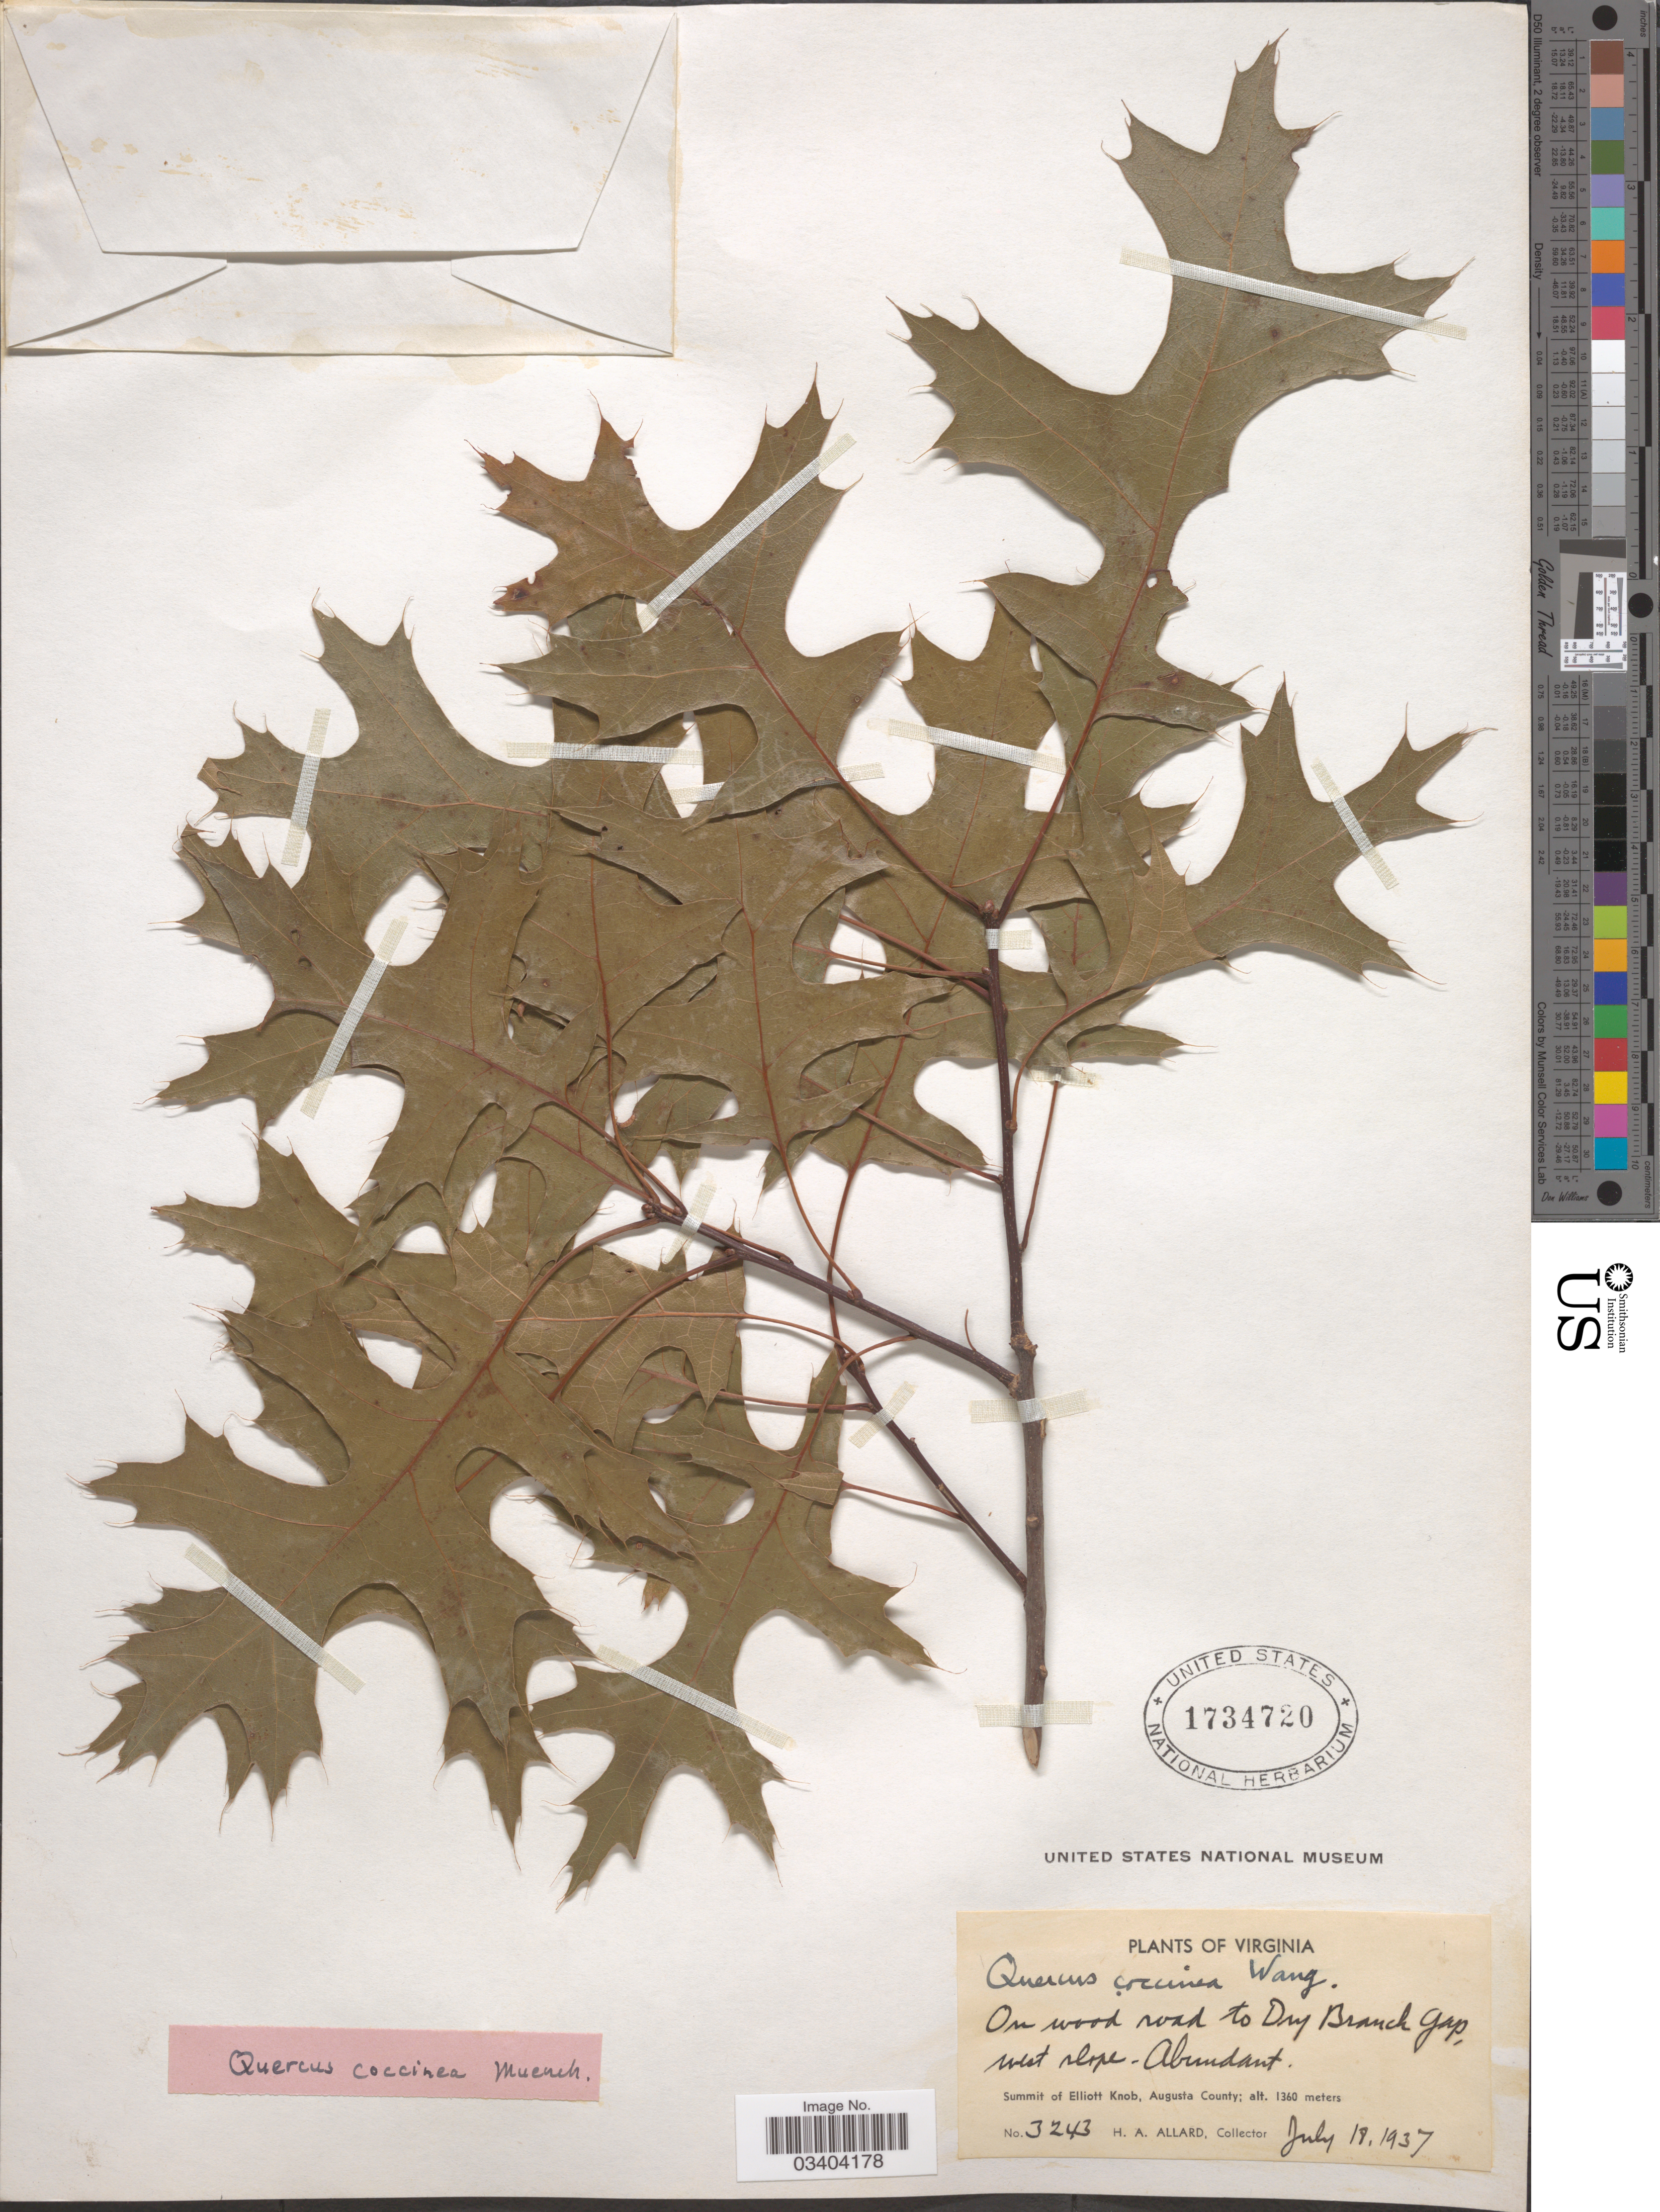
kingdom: Plantae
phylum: Tracheophyta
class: Magnoliopsida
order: Fagales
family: Fagaceae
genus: Quercus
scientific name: Quercus coccinea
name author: Münchh.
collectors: H. A. Allard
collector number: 3243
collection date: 1937-07-18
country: United States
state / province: Virginia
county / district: Augusta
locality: On wood road to Dry Branch Gap, west slope. Summit of Elliott Knob, Augusta County.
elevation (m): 1360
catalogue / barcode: US 1734720